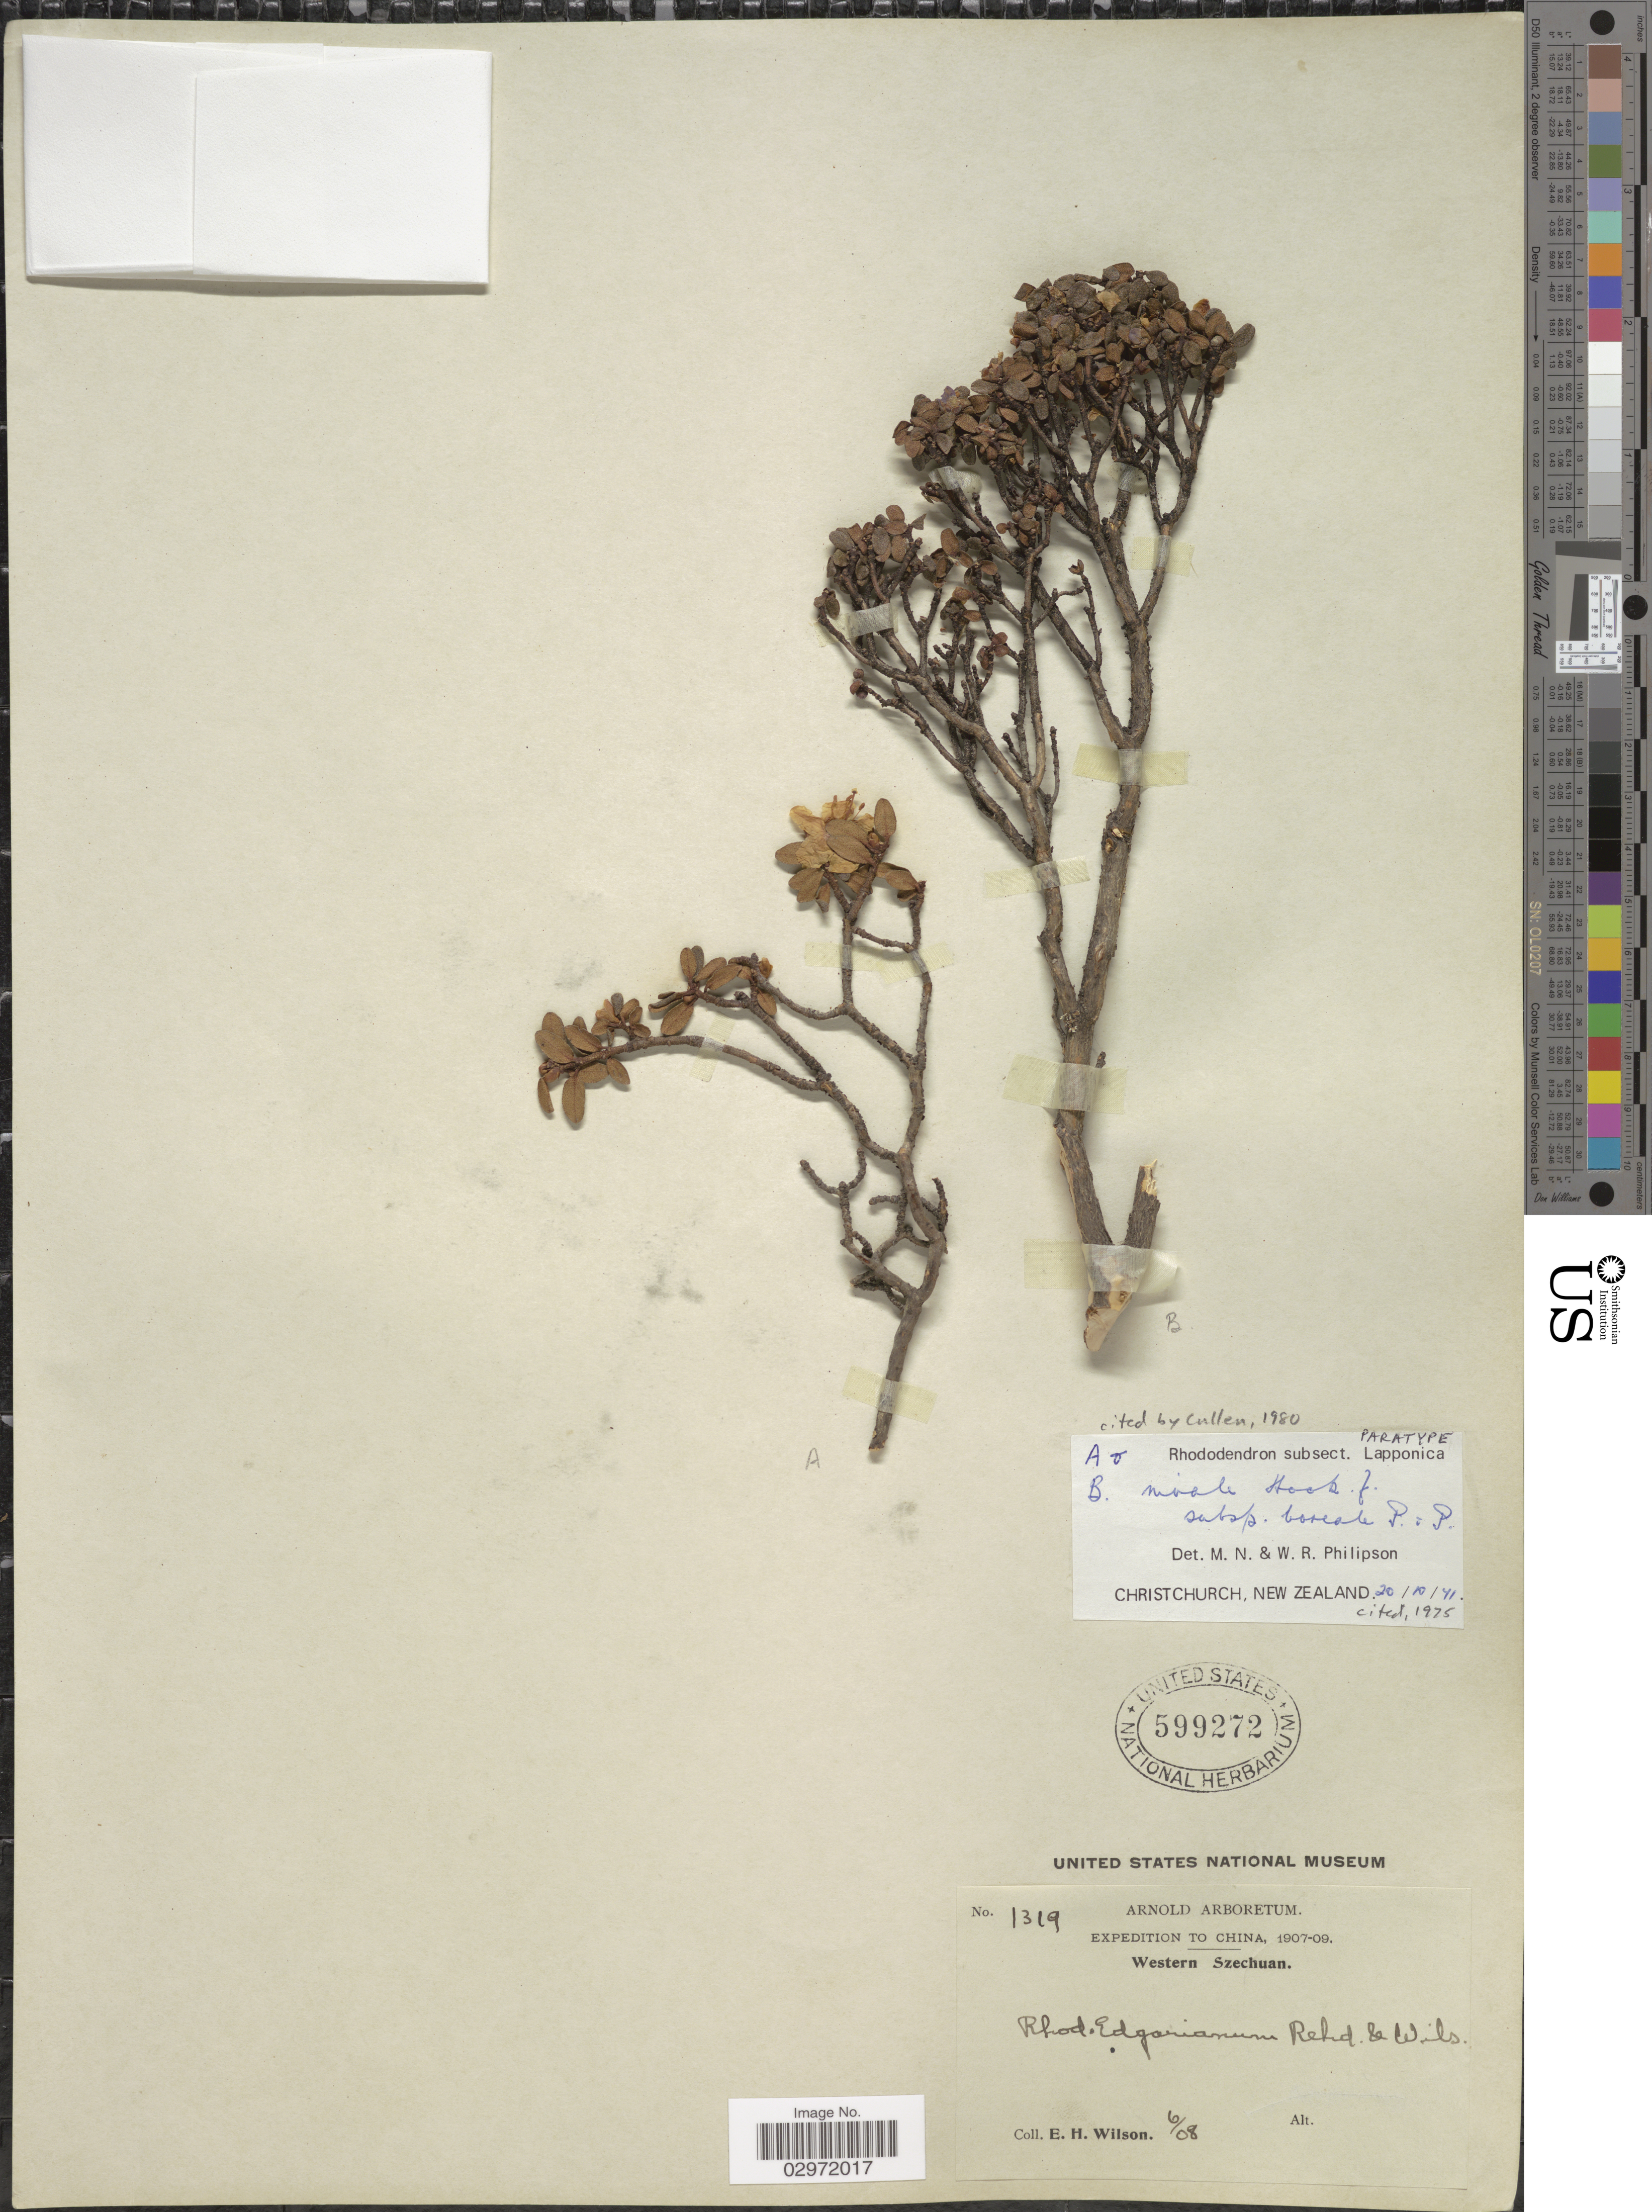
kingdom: Plantae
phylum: Tracheophyta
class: Magnoliopsida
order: Ericales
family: Ericaceae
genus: Rhododendron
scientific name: Rhododendron nivale subsp. boreale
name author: Philipson & M. N. Philipson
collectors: E. Wilson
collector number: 1319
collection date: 1908-06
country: China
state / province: Sichuan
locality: Western Szechuan.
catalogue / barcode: US 599272